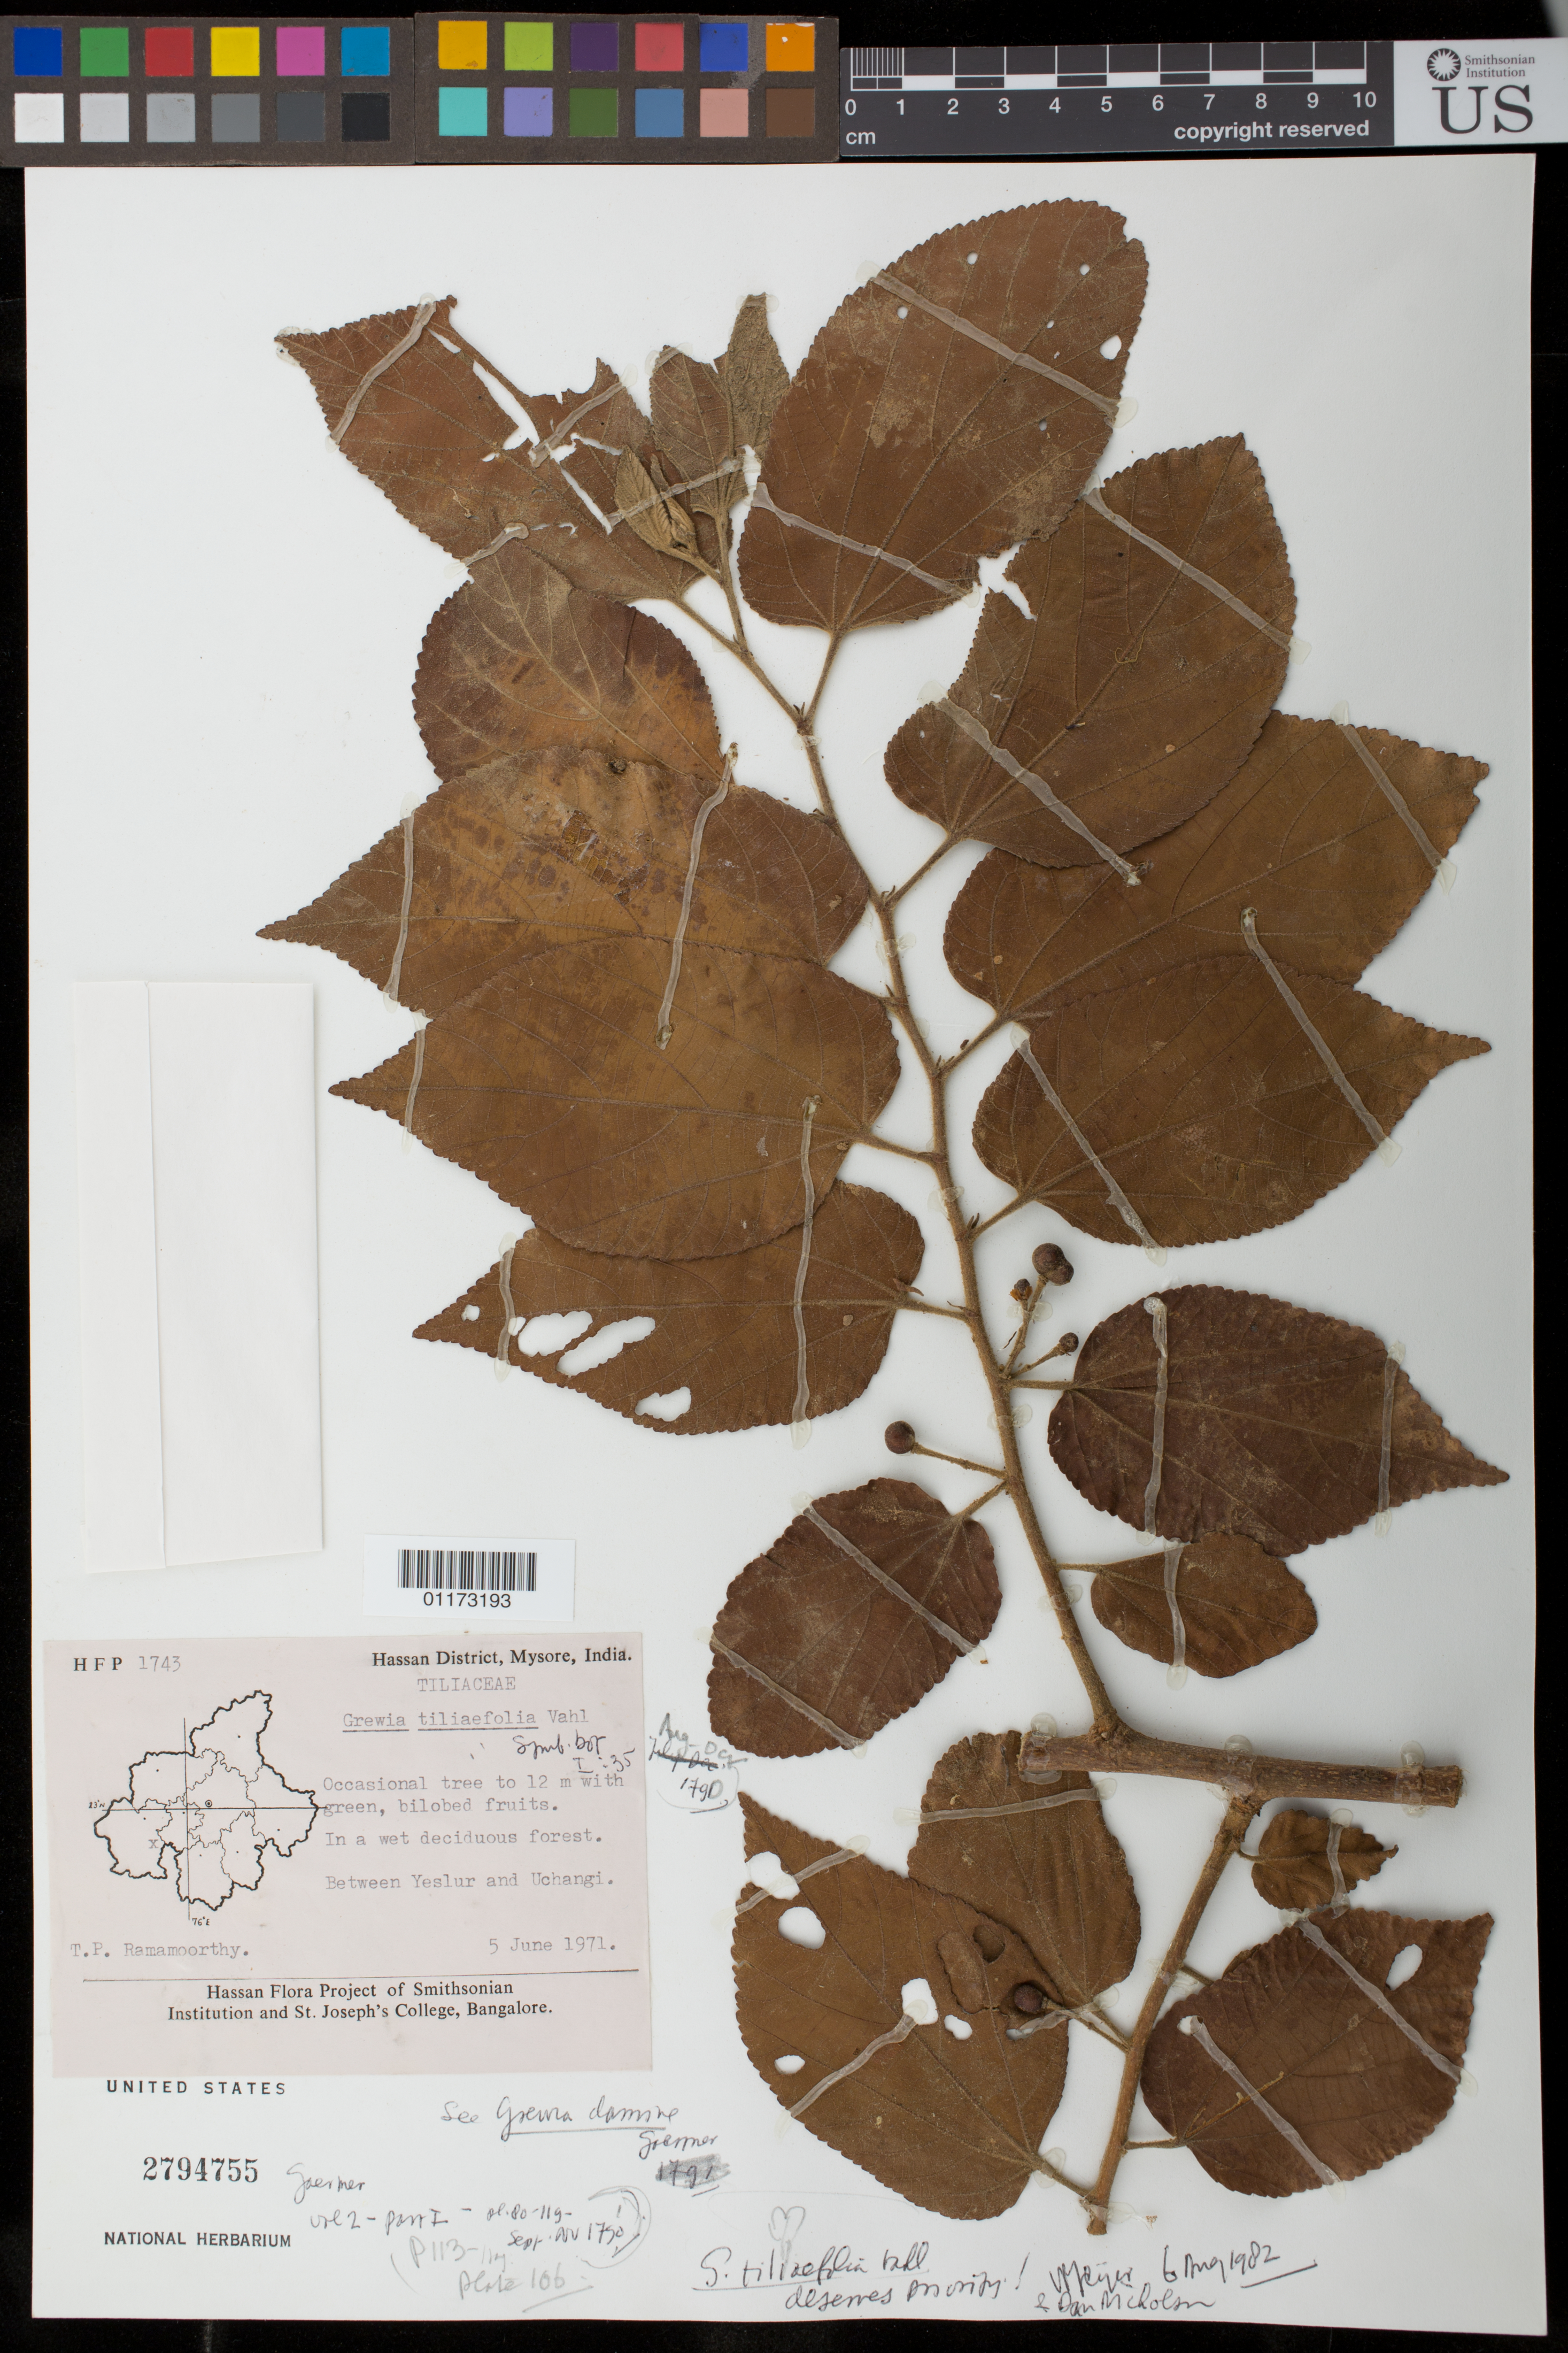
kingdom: Plantae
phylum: Tracheophyta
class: Magnoliopsida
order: Malvales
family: Malvaceae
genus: Grewia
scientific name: Grewia tiliifolia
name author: Vahl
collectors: T. P. Ramamoorthy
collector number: HFP 1743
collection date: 1971-06-05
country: India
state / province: Karnataka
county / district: Mysore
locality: Between Yeslur and Uchangi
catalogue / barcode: US 2794755